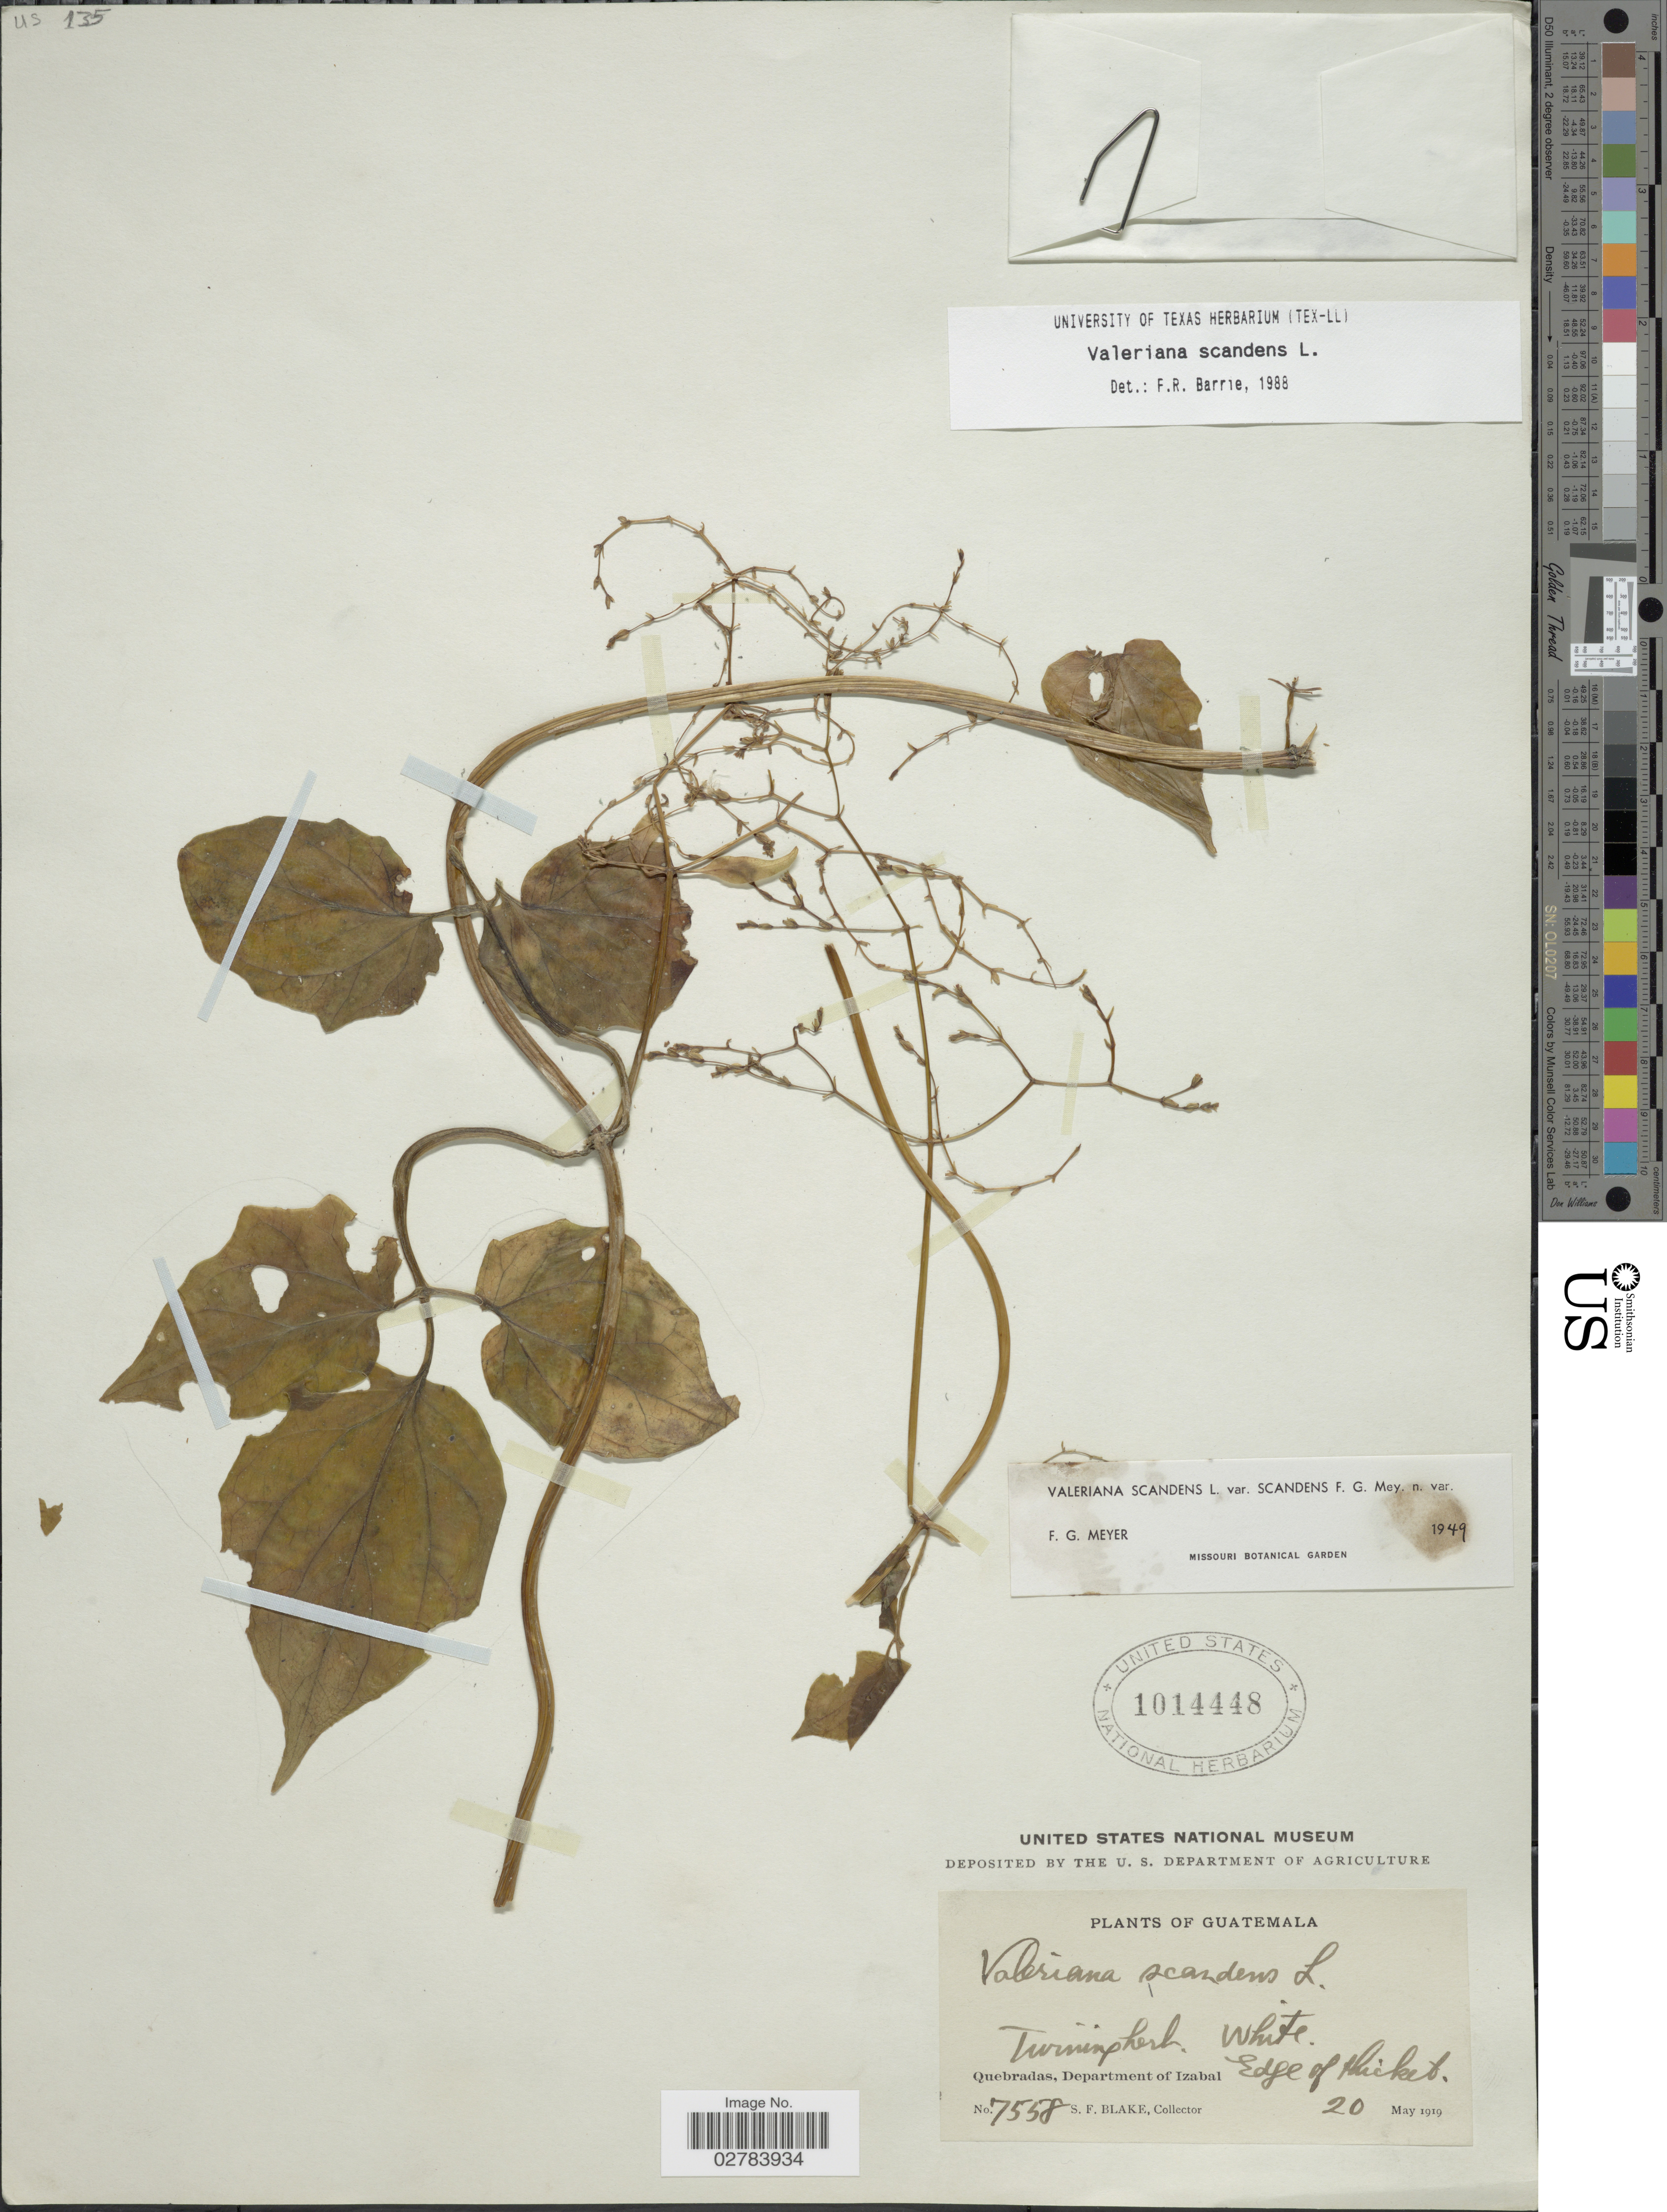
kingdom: Plantae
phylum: Tracheophyta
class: Magnoliopsida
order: Dipsacales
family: Caprifoliaceae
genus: Valeriana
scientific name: Valeriana scandens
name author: L.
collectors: S. Blake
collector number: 7558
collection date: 1919-05-20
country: Guatemala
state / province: Izabal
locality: Quebradas, Department of Izabal, Edge of thicket.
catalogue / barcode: US 1014448